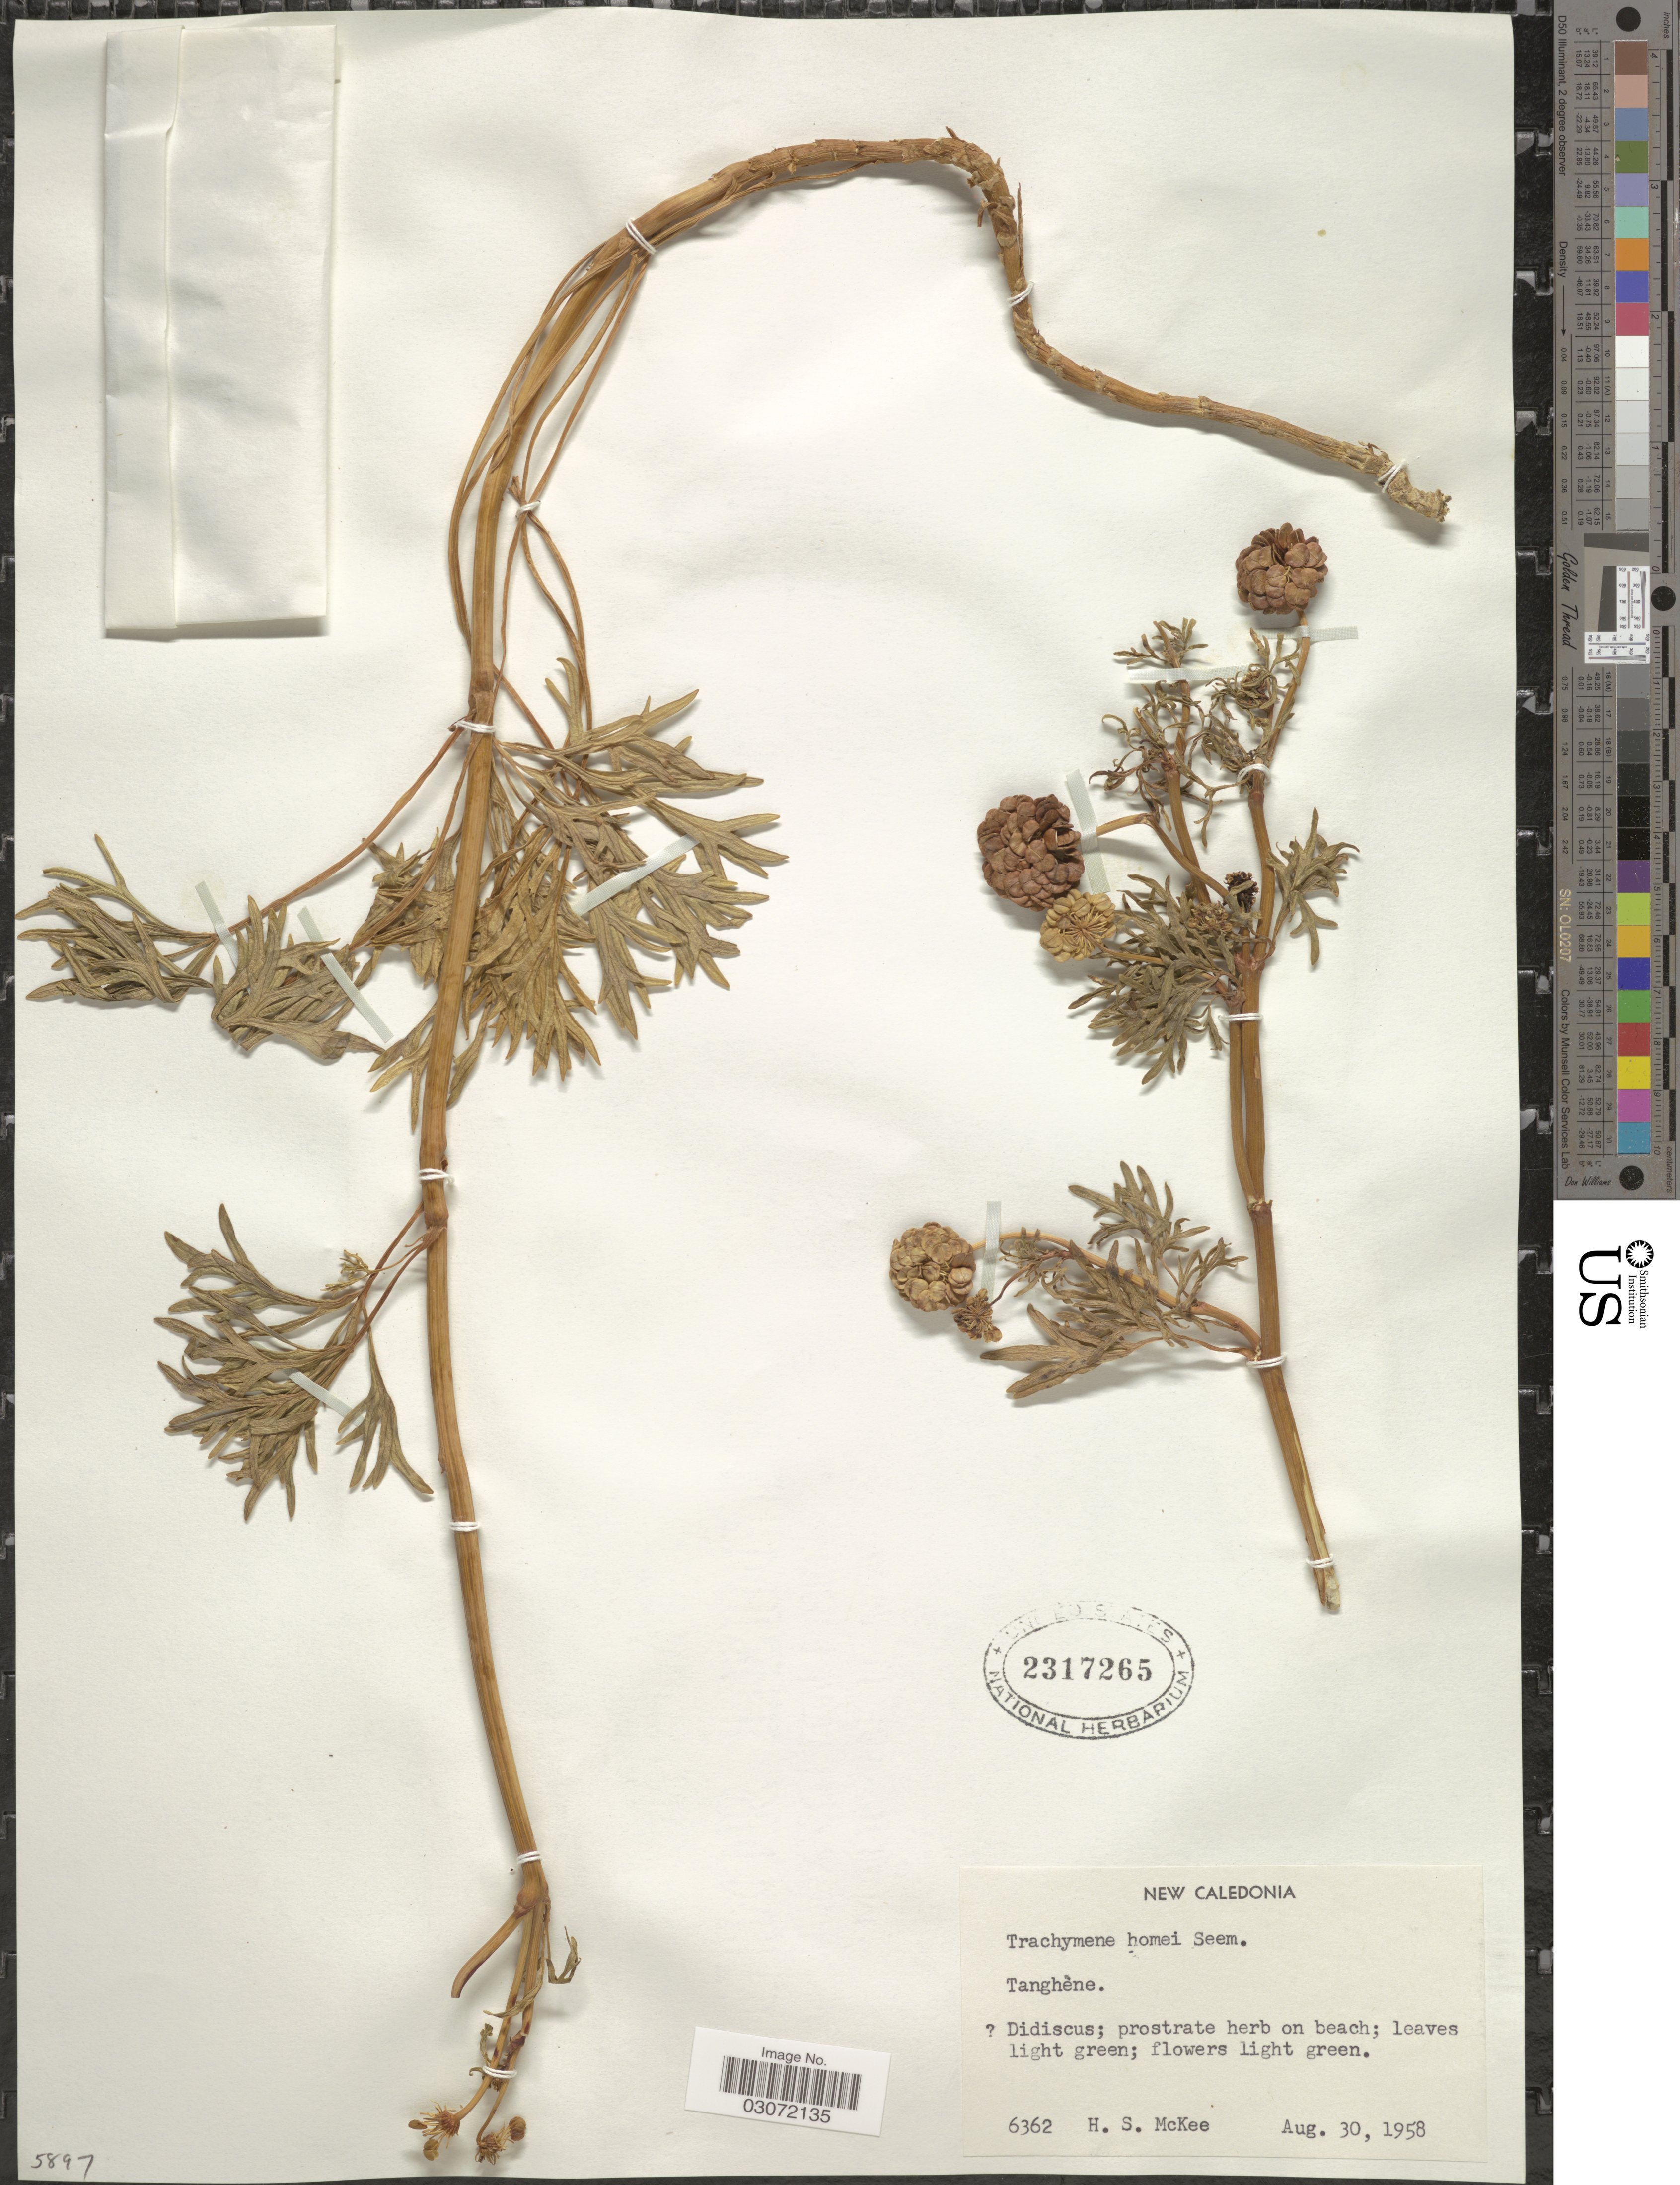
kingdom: Plantae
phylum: Tracheophyta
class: Magnoliopsida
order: Apiales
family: Araliaceae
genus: Trachymene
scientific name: Trachymene homei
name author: Seem.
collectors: H. S. McKee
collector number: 6362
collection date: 1958-08-30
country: New Caledonia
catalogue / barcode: US 2317265